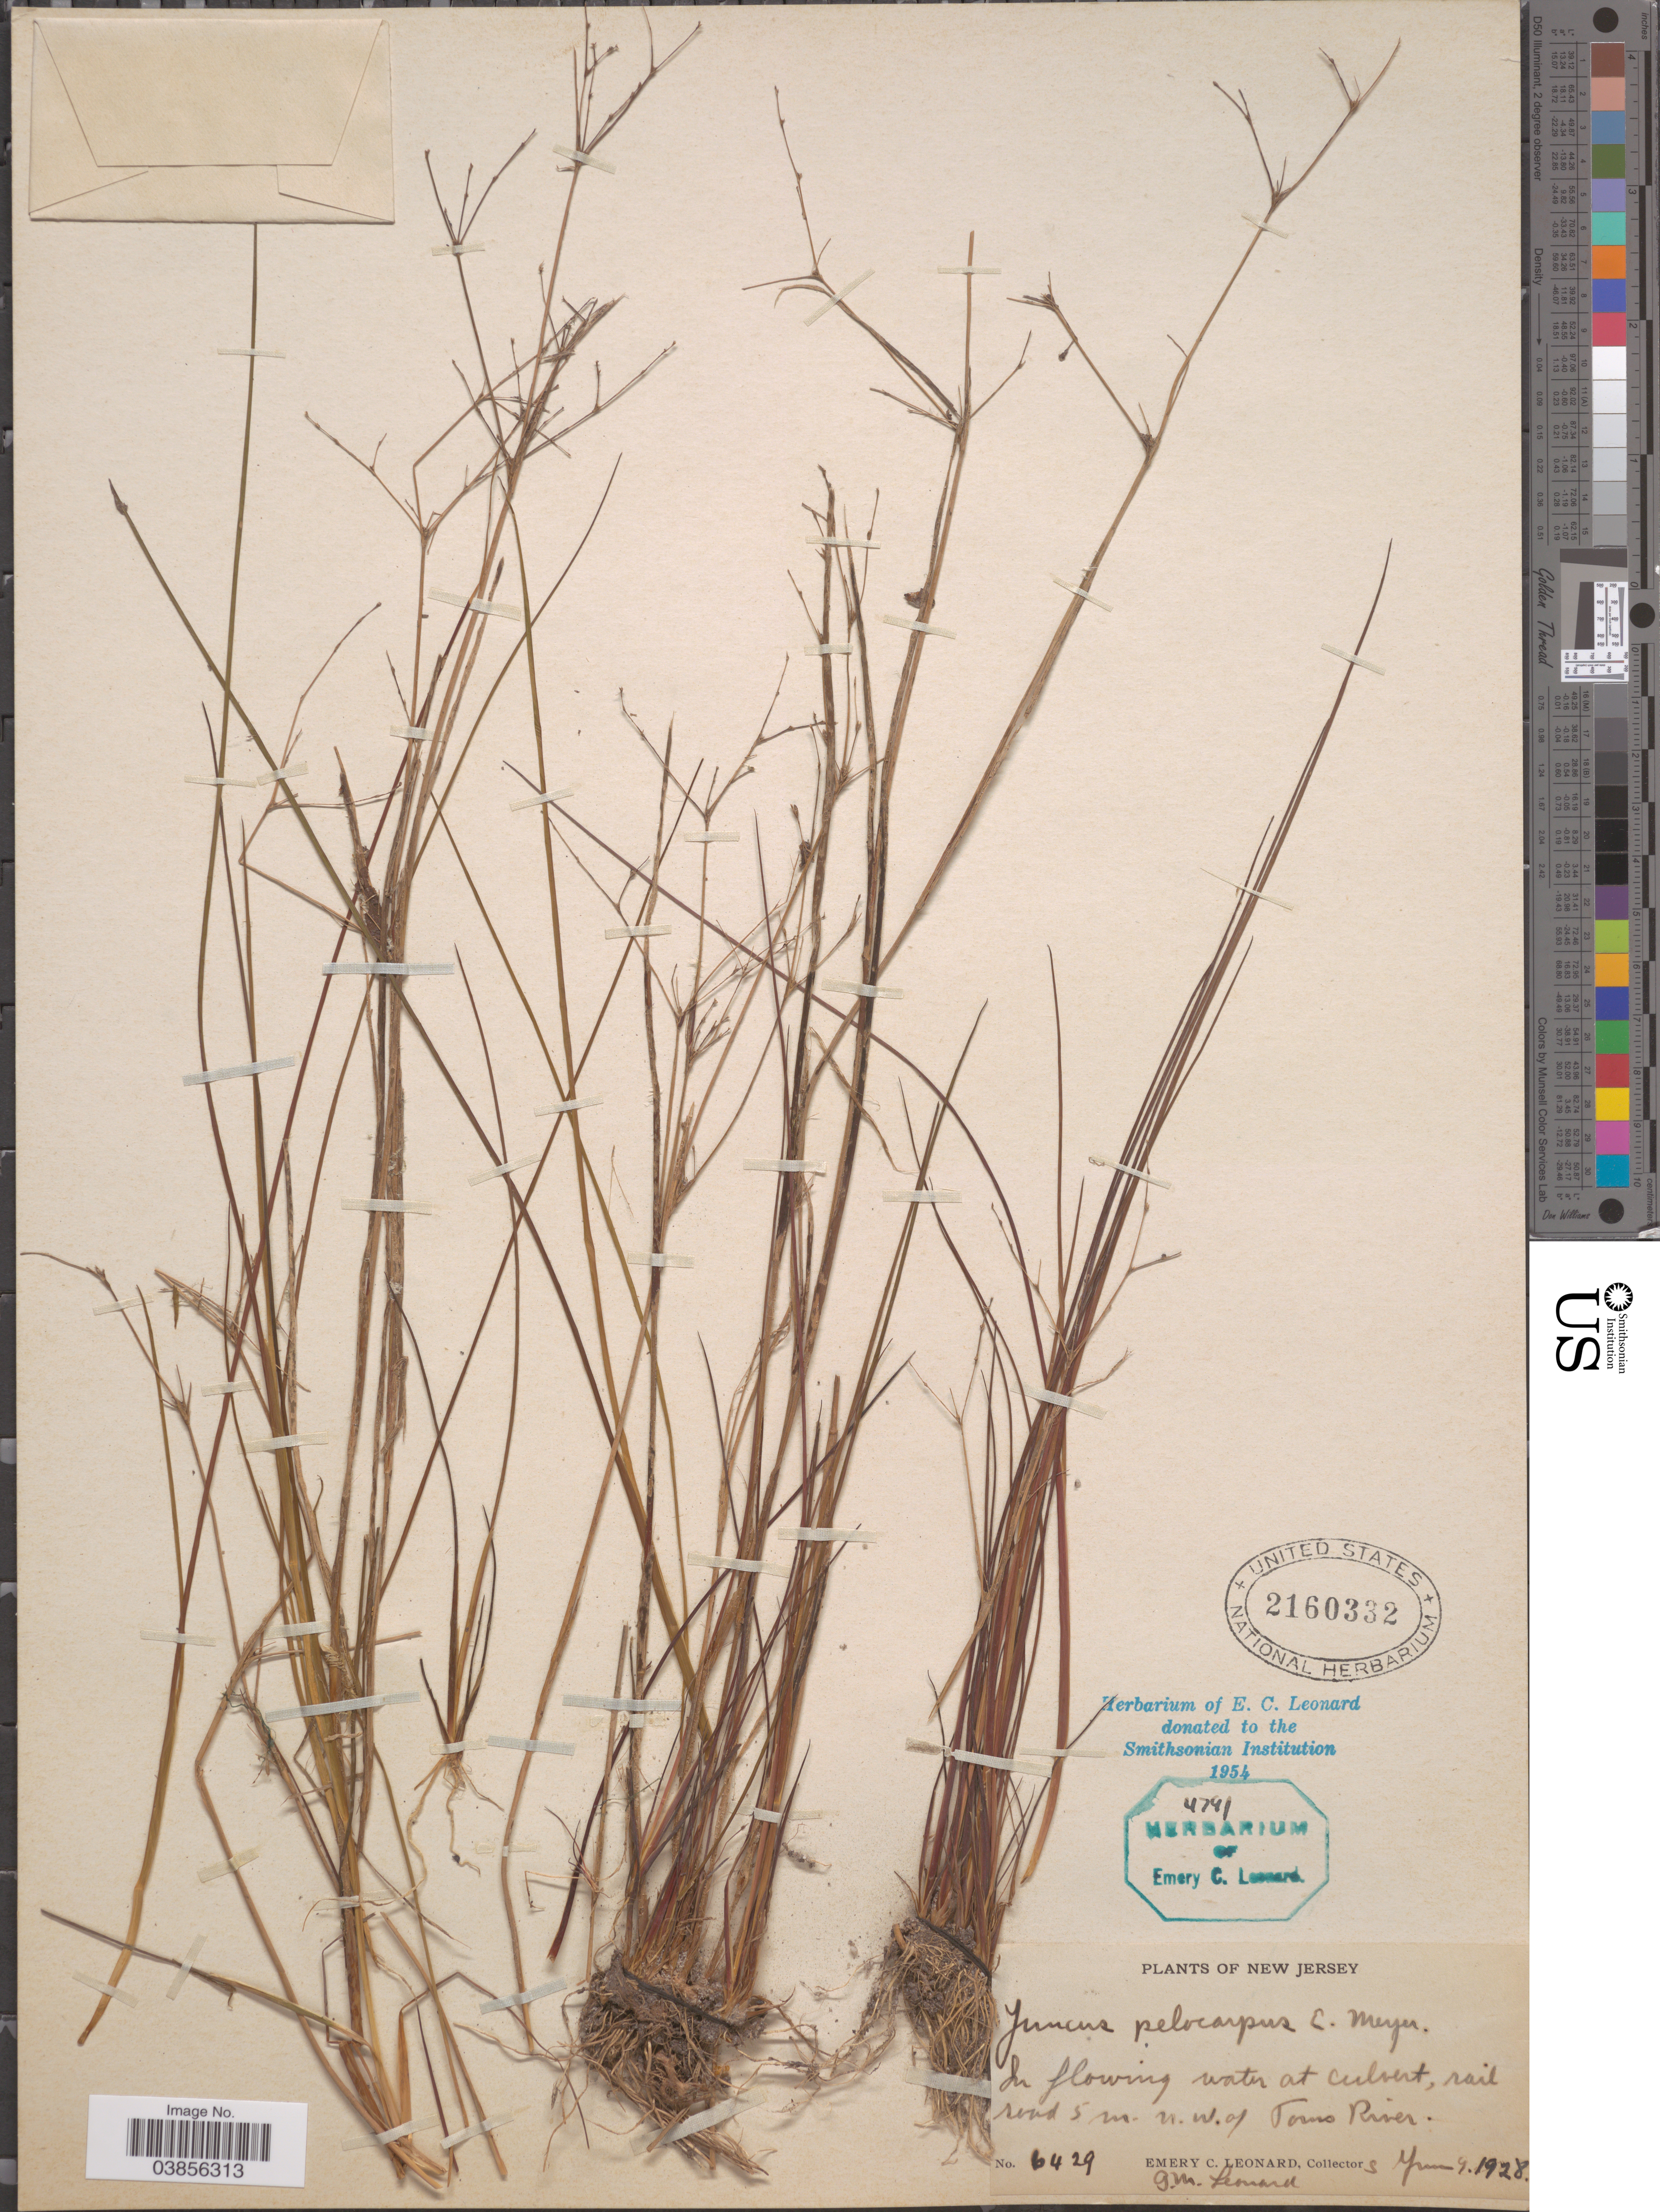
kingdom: Plantae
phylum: Tracheophyta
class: Liliopsida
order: Poales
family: Juncaceae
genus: Juncus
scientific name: Juncus pelocarpus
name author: E. Mey.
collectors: E. C. Leonard & G. M. Leonard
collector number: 6429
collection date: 1928-06-09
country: United States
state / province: New Jersey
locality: Rail road 5 m. n.w. of Toms River.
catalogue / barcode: US 2160332